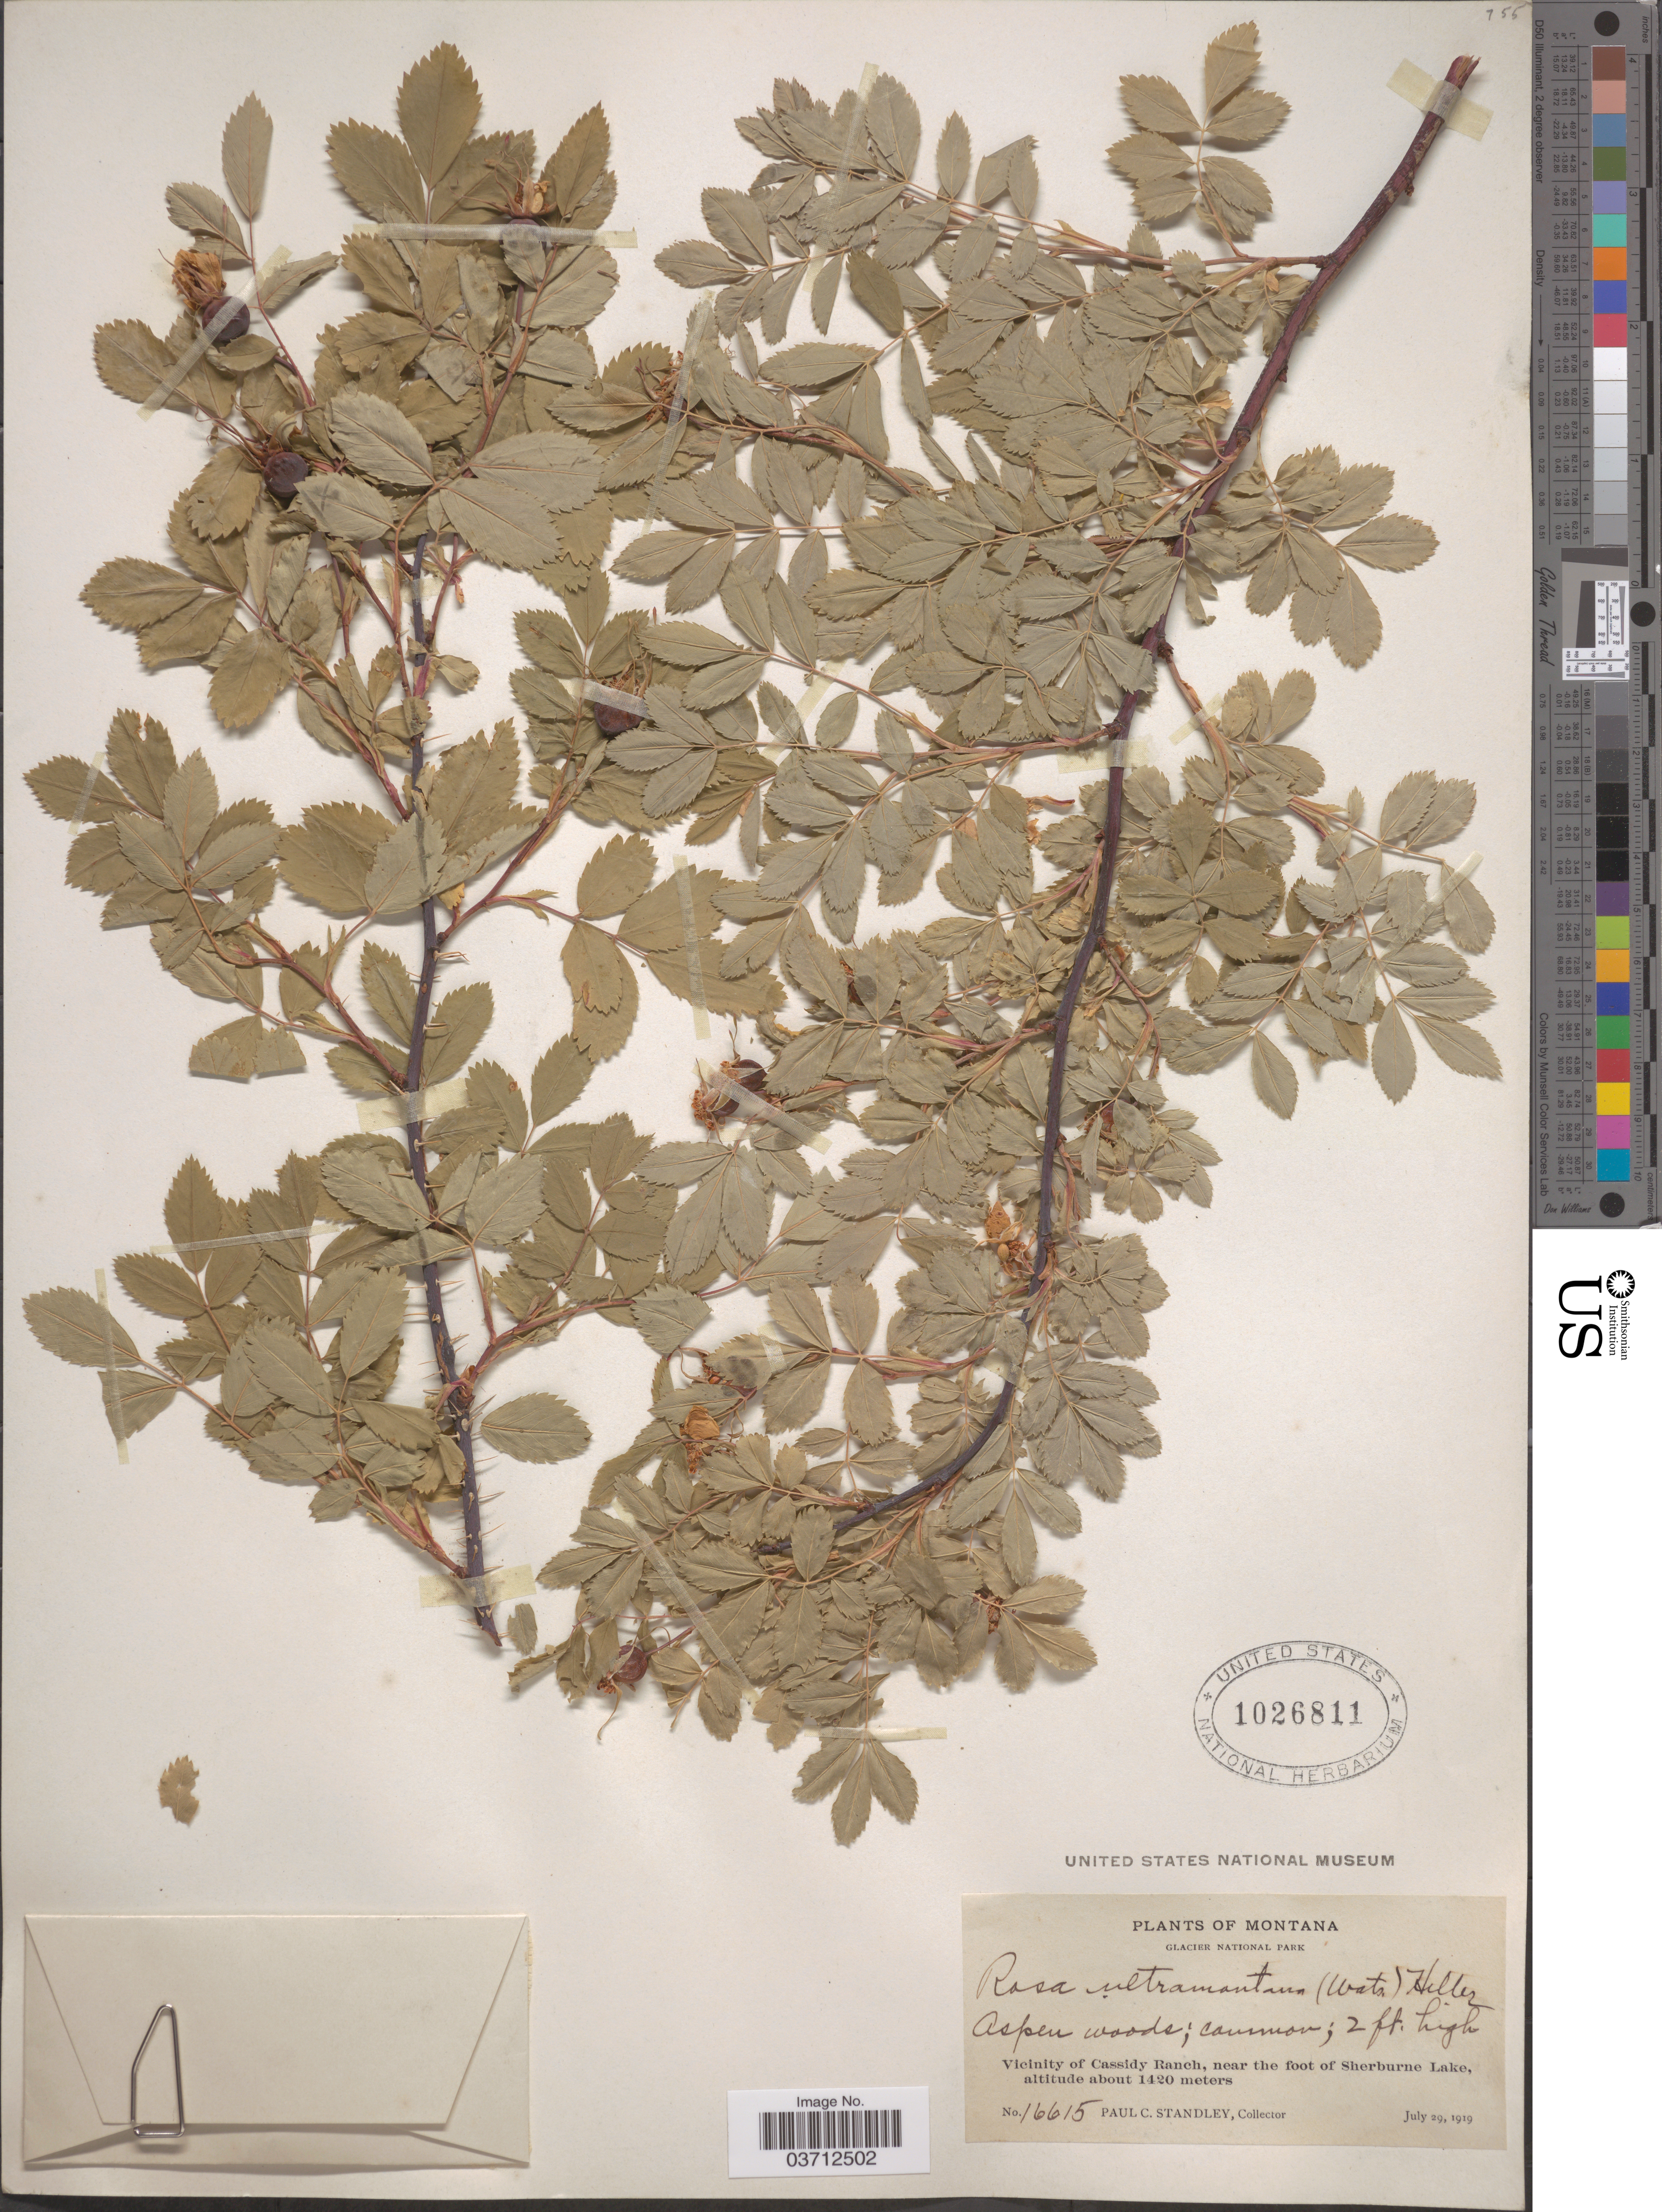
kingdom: Plantae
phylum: Tracheophyta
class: Magnoliopsida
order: Rosales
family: Rosaceae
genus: Rosa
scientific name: Rosa woodsii var. ultramontana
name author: Lindl.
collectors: P. C. Standley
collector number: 16615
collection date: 1919-07-29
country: United States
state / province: Montana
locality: Glacier National Park. Vicinity of Cassidy Ranch, near the foot of Sherburne Lake.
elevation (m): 1420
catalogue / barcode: US 1026811